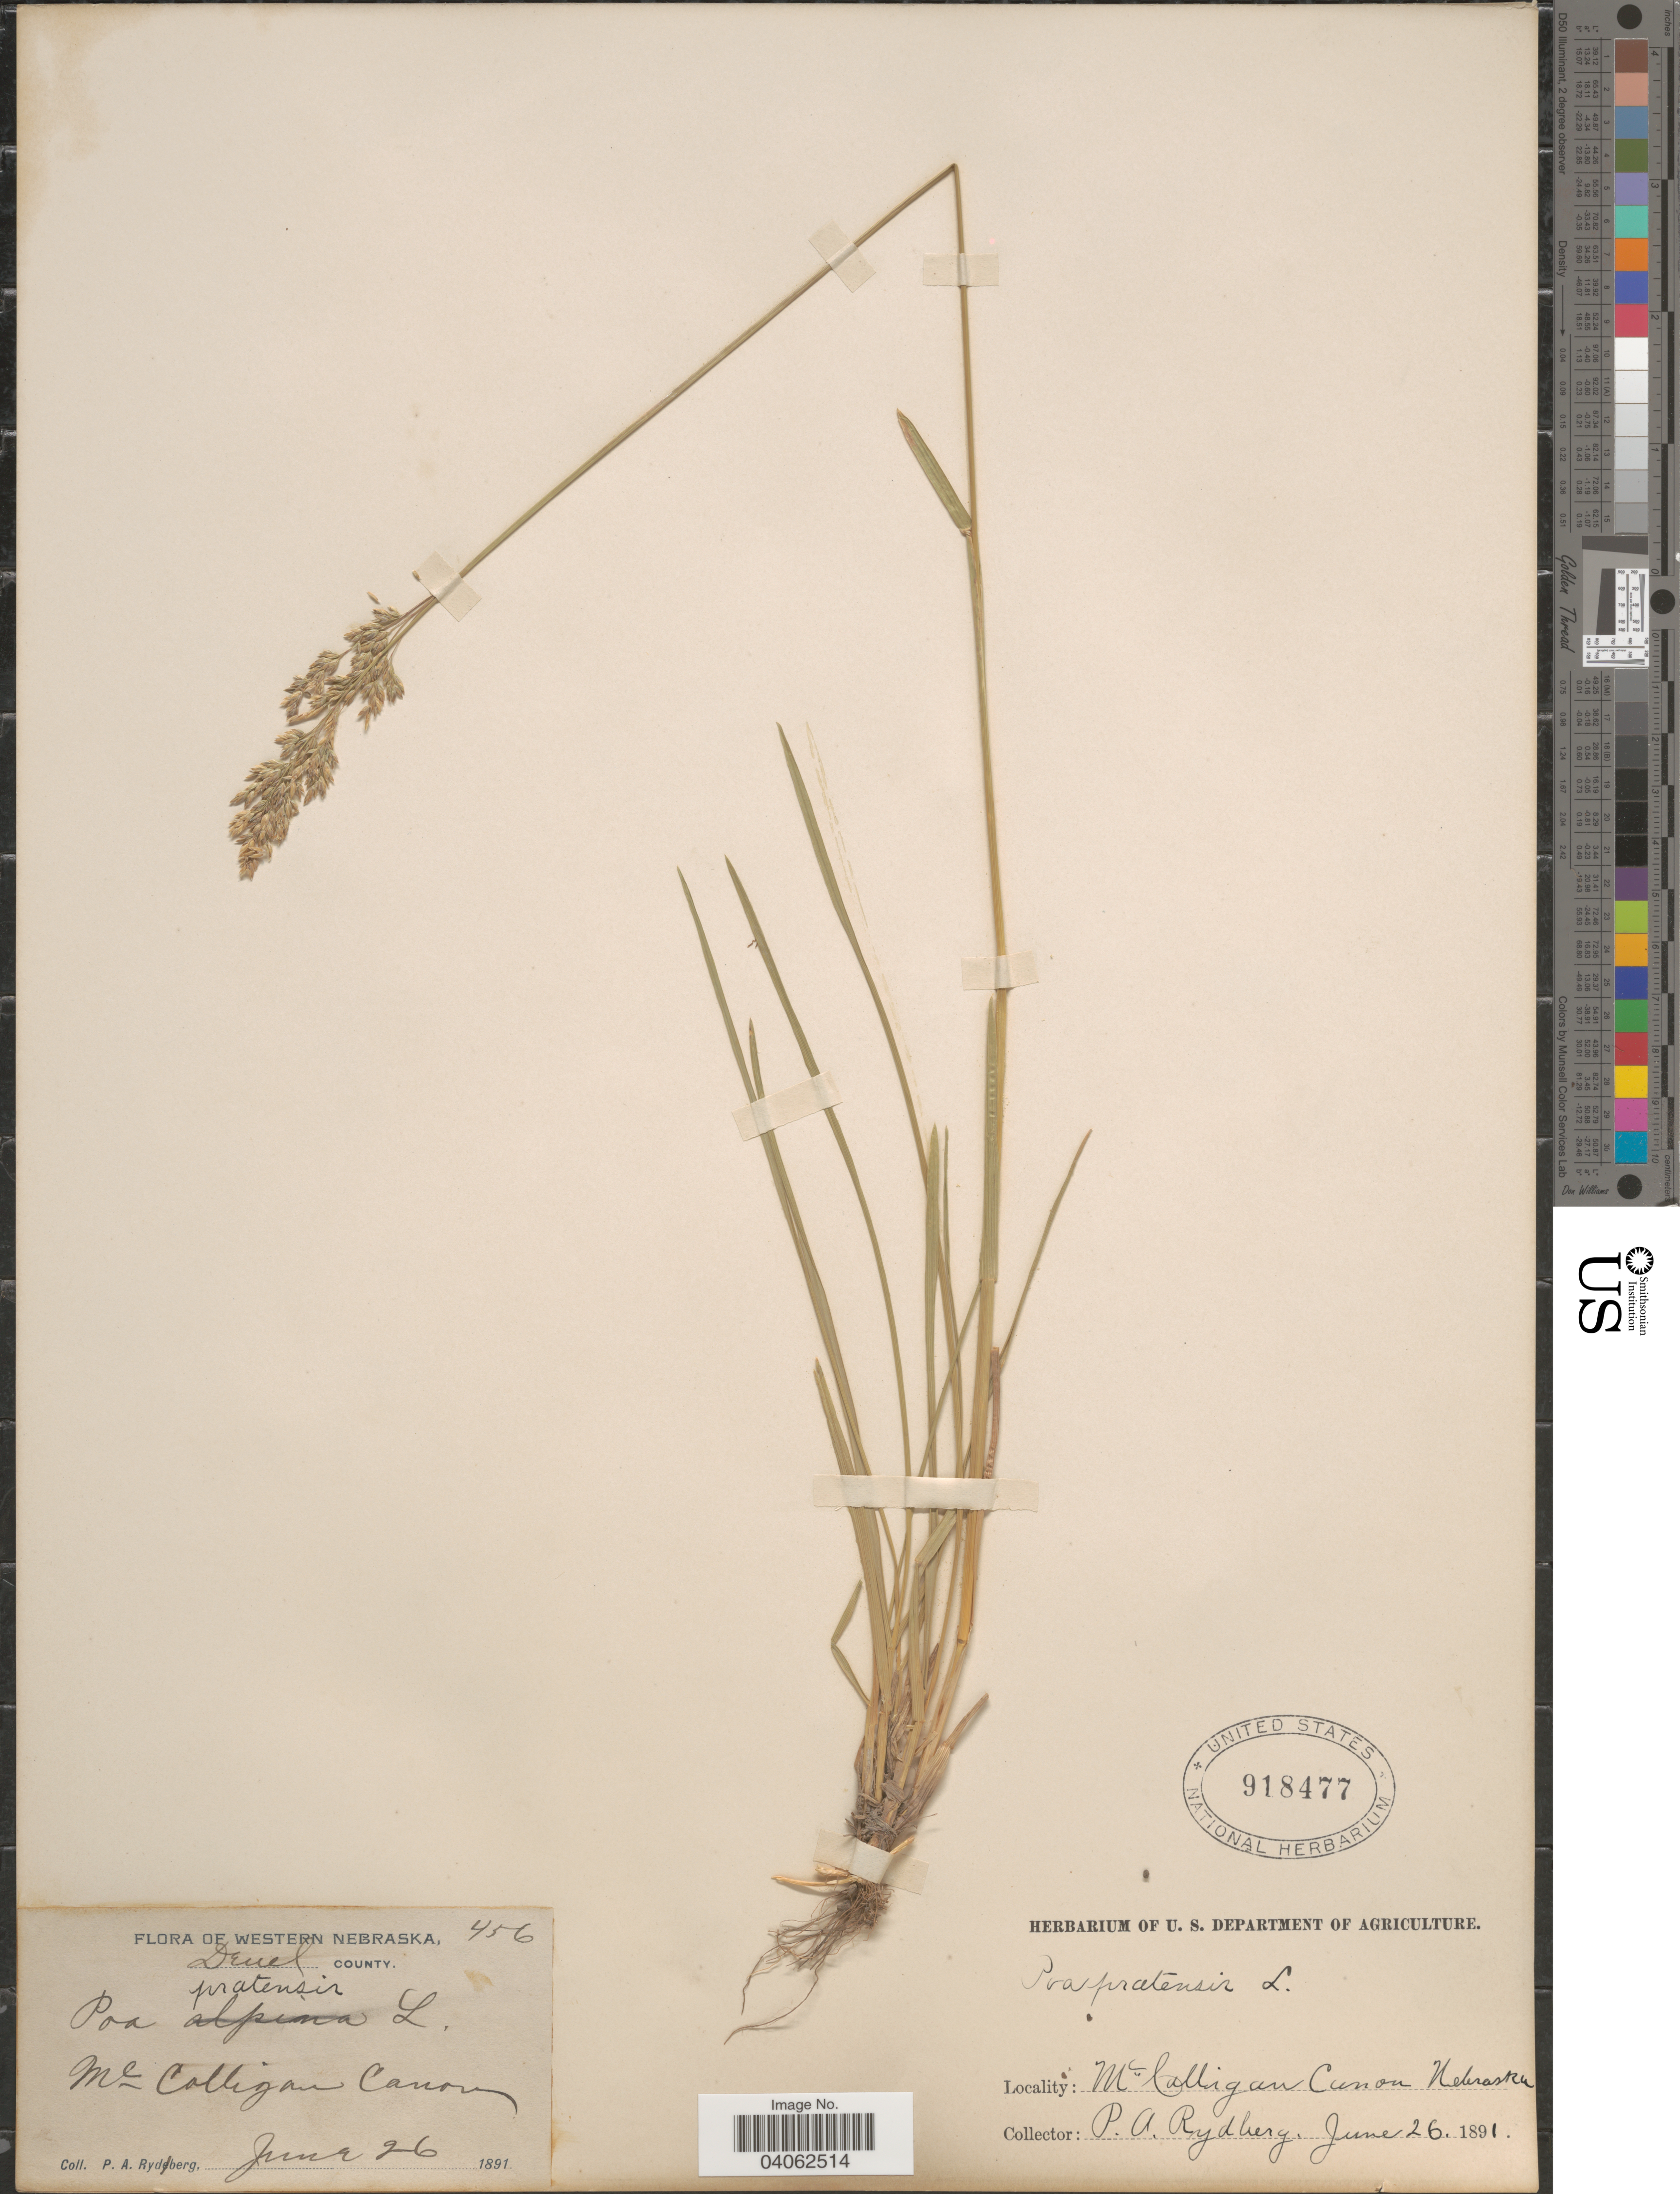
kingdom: Plantae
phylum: Tracheophyta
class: Liliopsida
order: Poales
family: Poaceae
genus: Poa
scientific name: Poa pratensis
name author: L.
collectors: P. A. Rydberg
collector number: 456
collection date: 1891-06-26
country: United States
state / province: Nebraska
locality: Western Nebraska. Deuel County. McCalligan Canon.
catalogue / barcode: US 918477